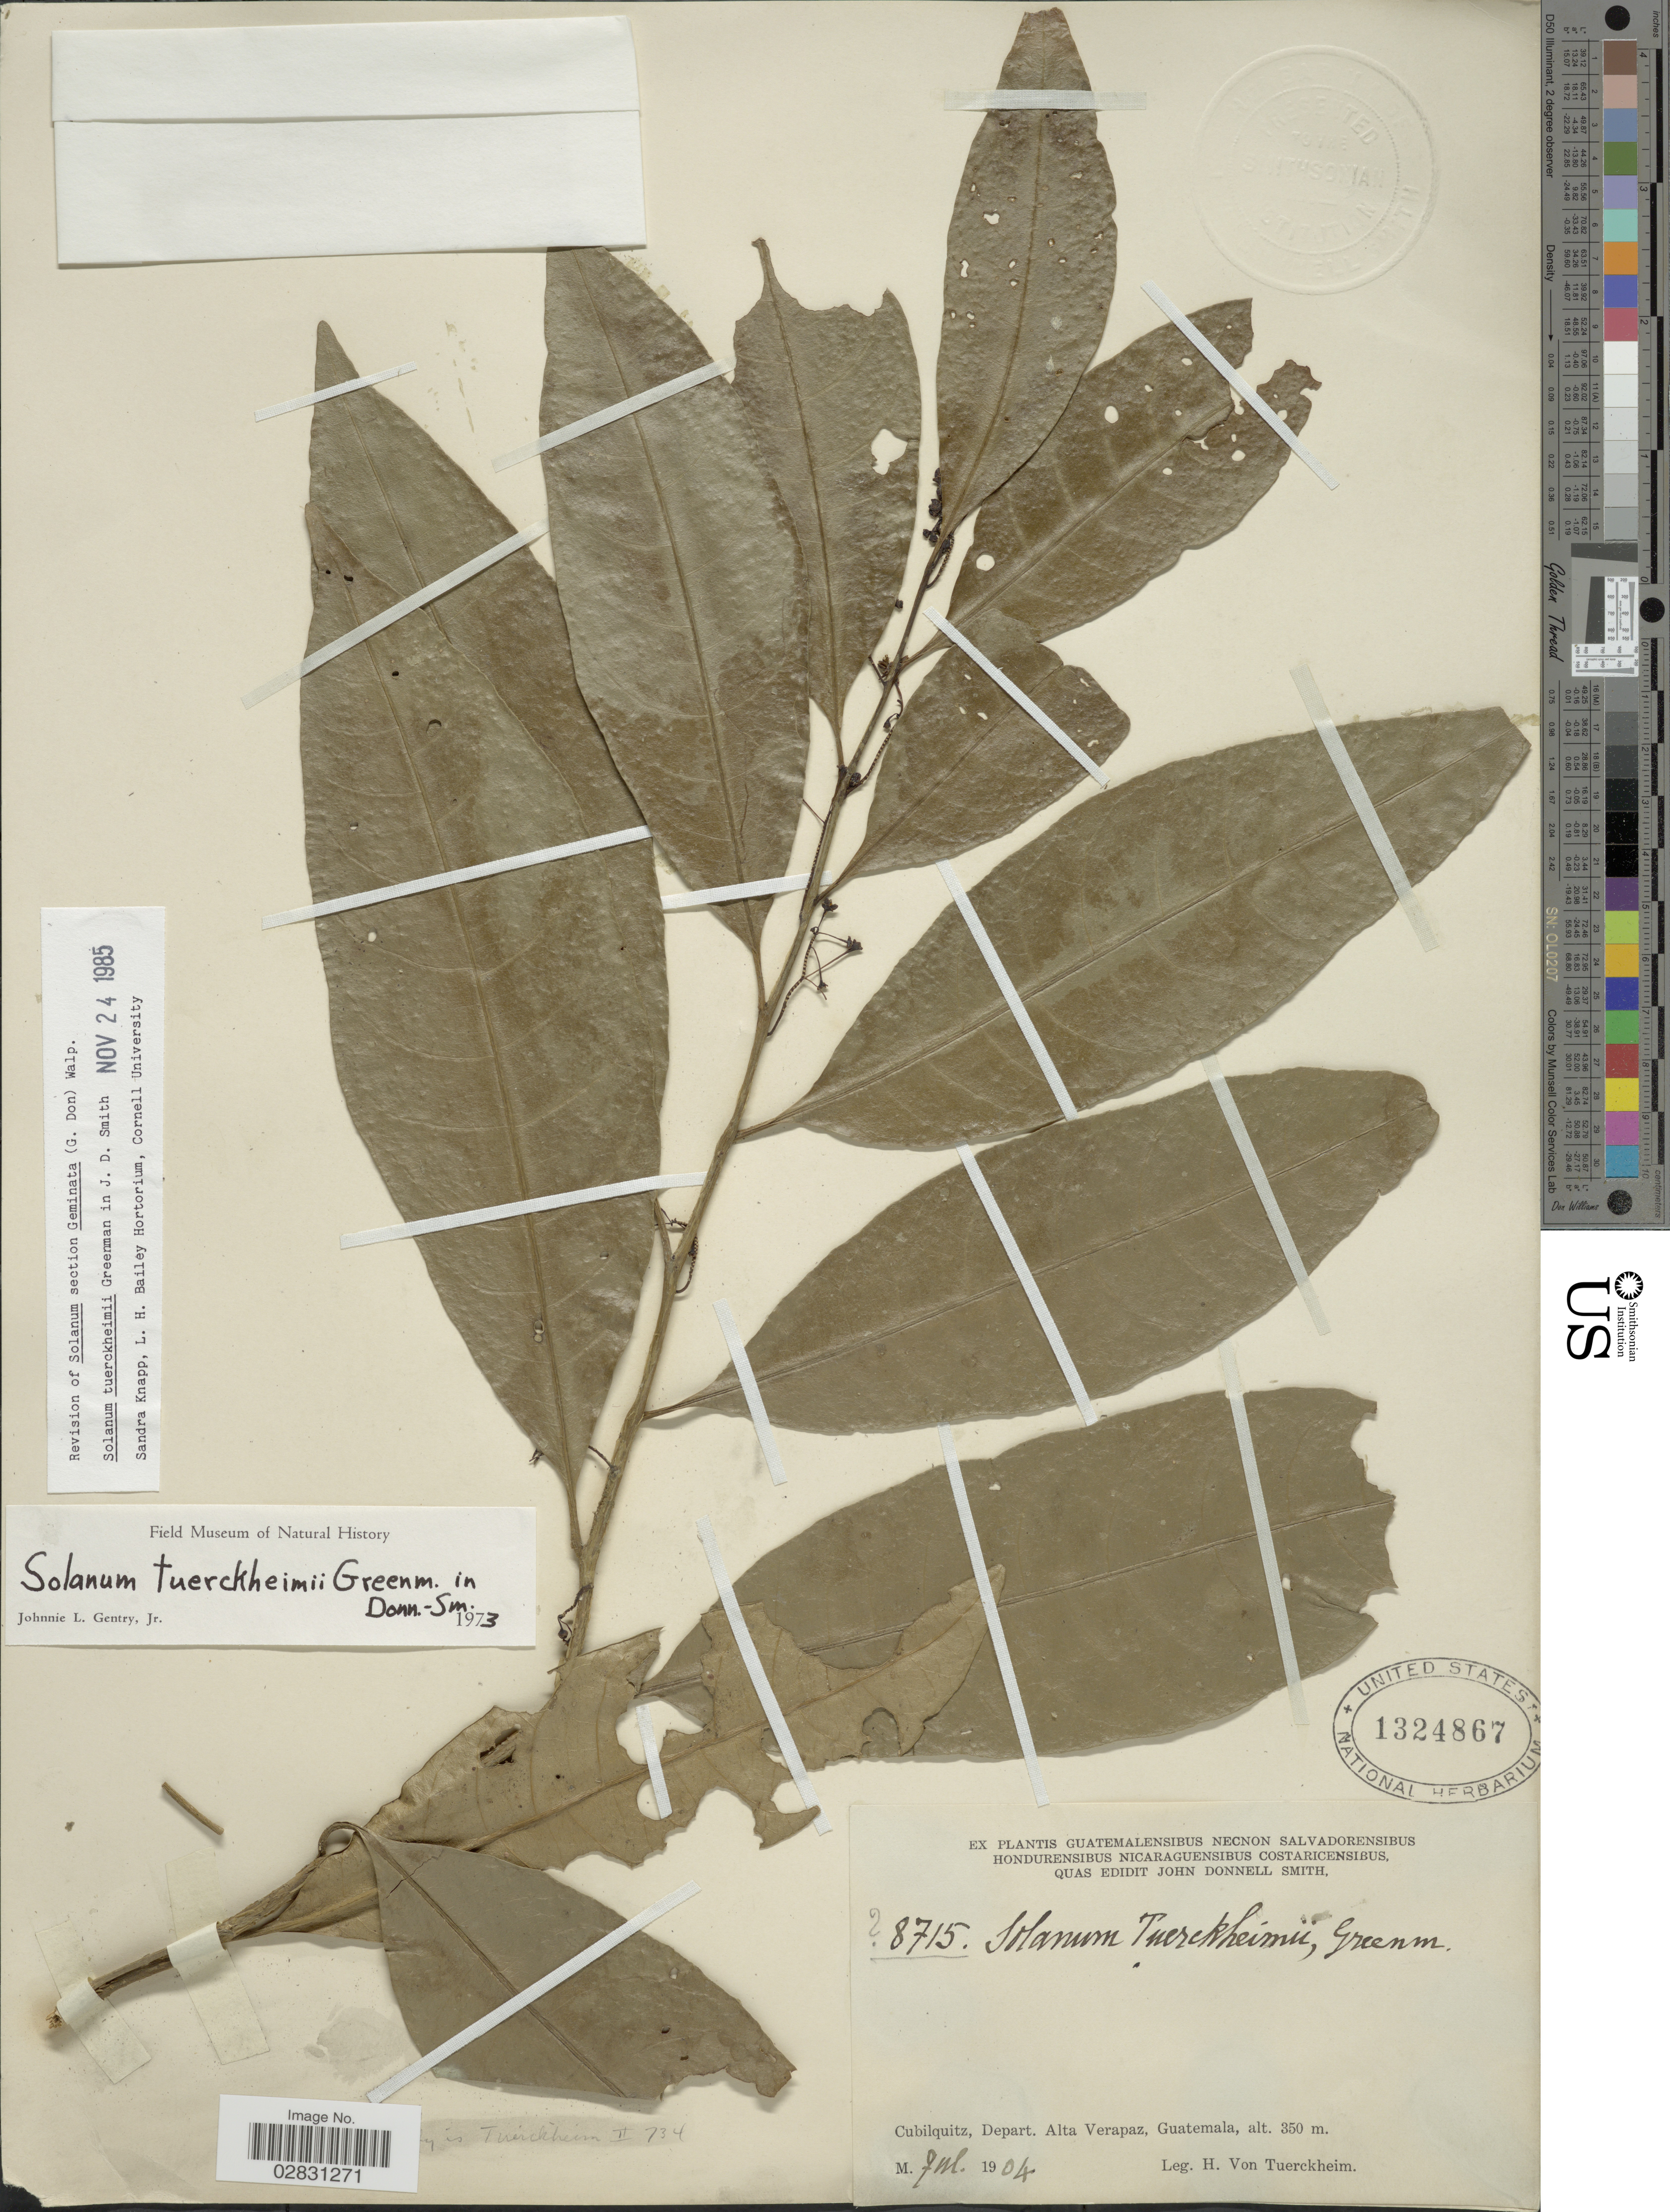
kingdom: Plantae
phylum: Tracheophyta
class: Magnoliopsida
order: Solanales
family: Solanaceae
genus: Solanum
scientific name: Solanum tuerckheimii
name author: Greenm. ex Donn. Sm.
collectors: H. von Türckheim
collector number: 8715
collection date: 1904-07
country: Guatemala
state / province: Alta Verapaz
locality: Cubilquitz, Depart. Alta Verapaz.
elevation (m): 350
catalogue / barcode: US 1324867